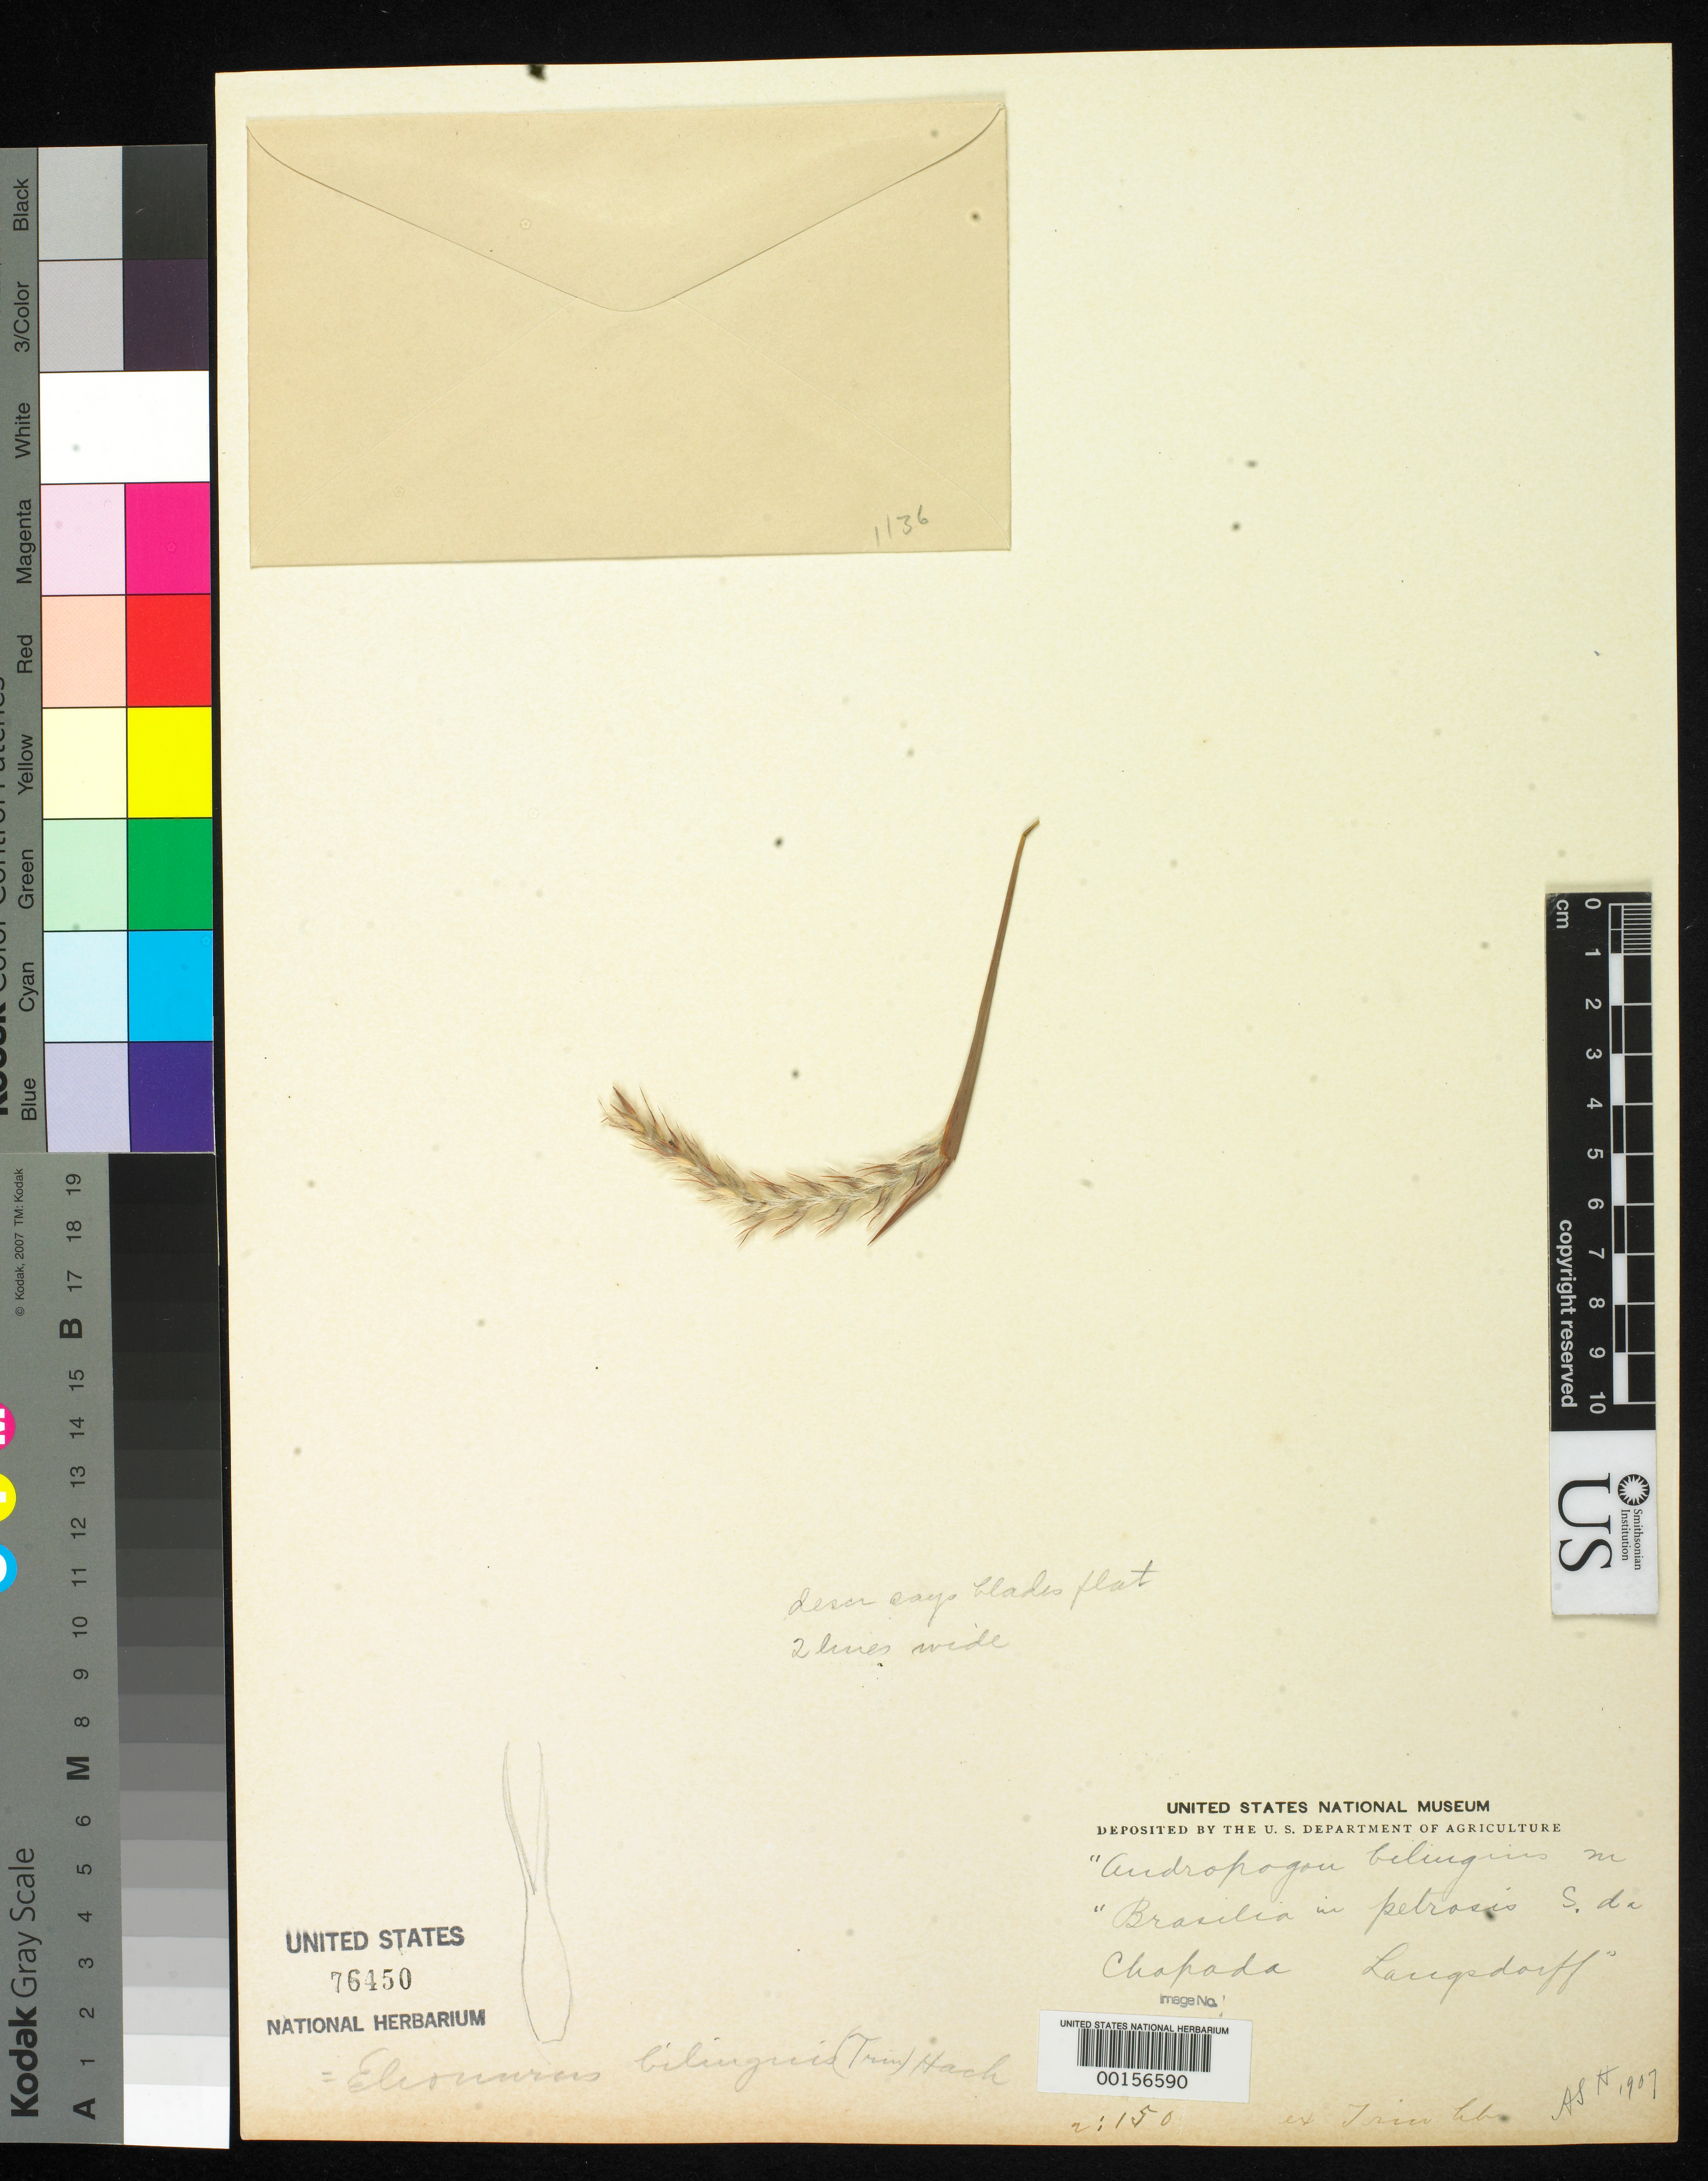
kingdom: Plantae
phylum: Tracheophyta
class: Liliopsida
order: Poales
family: Poaceae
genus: Andropogon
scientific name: Andropogon bilinguis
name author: Trin.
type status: Type Fragment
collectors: G. H. von Langsdorff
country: Brazil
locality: In Petrosis S. da Chapada.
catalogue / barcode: US 76450